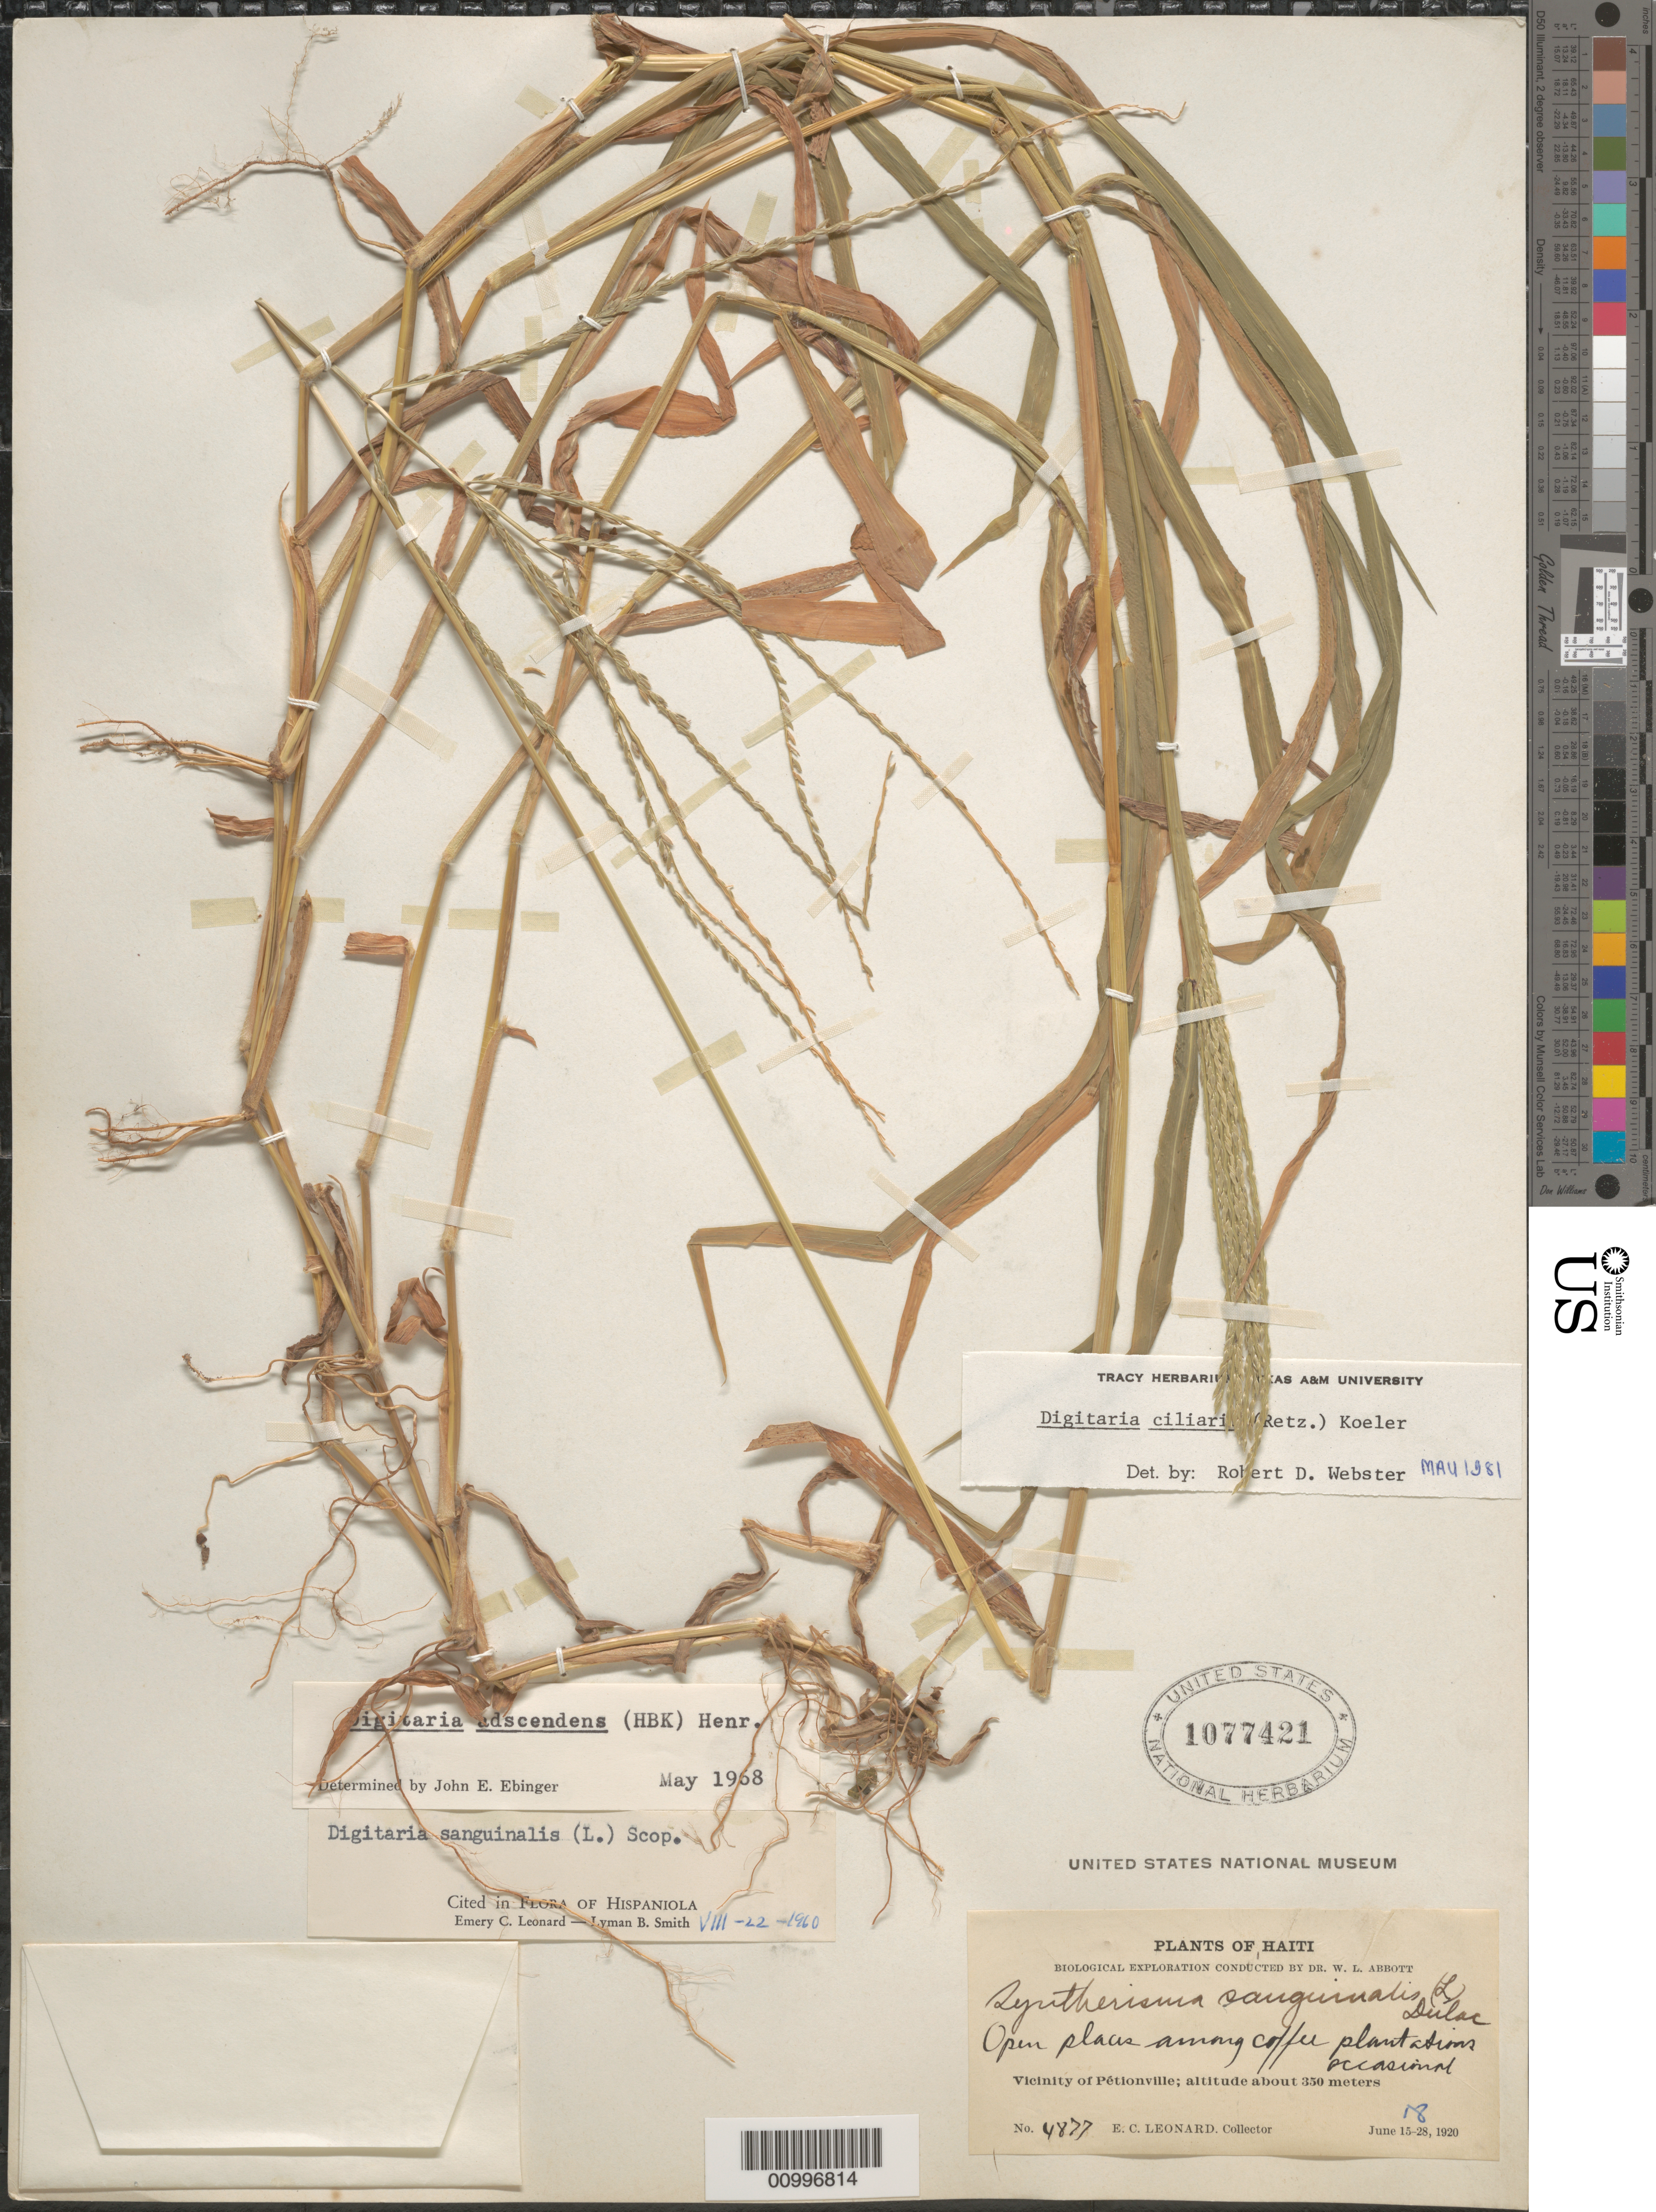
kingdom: Plantae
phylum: Tracheophyta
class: Liliopsida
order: Poales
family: Poaceae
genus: Digitaria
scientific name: Digitaria ciliaris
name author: (Retz.) Koeler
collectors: E. C. Leonard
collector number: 4877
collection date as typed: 18 Jun 1920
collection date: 1920-06-18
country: Haiti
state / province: Óuest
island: Hispaniola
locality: Vicinity of Petionville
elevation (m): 350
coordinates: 0 N, 0 E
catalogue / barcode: US 1077421